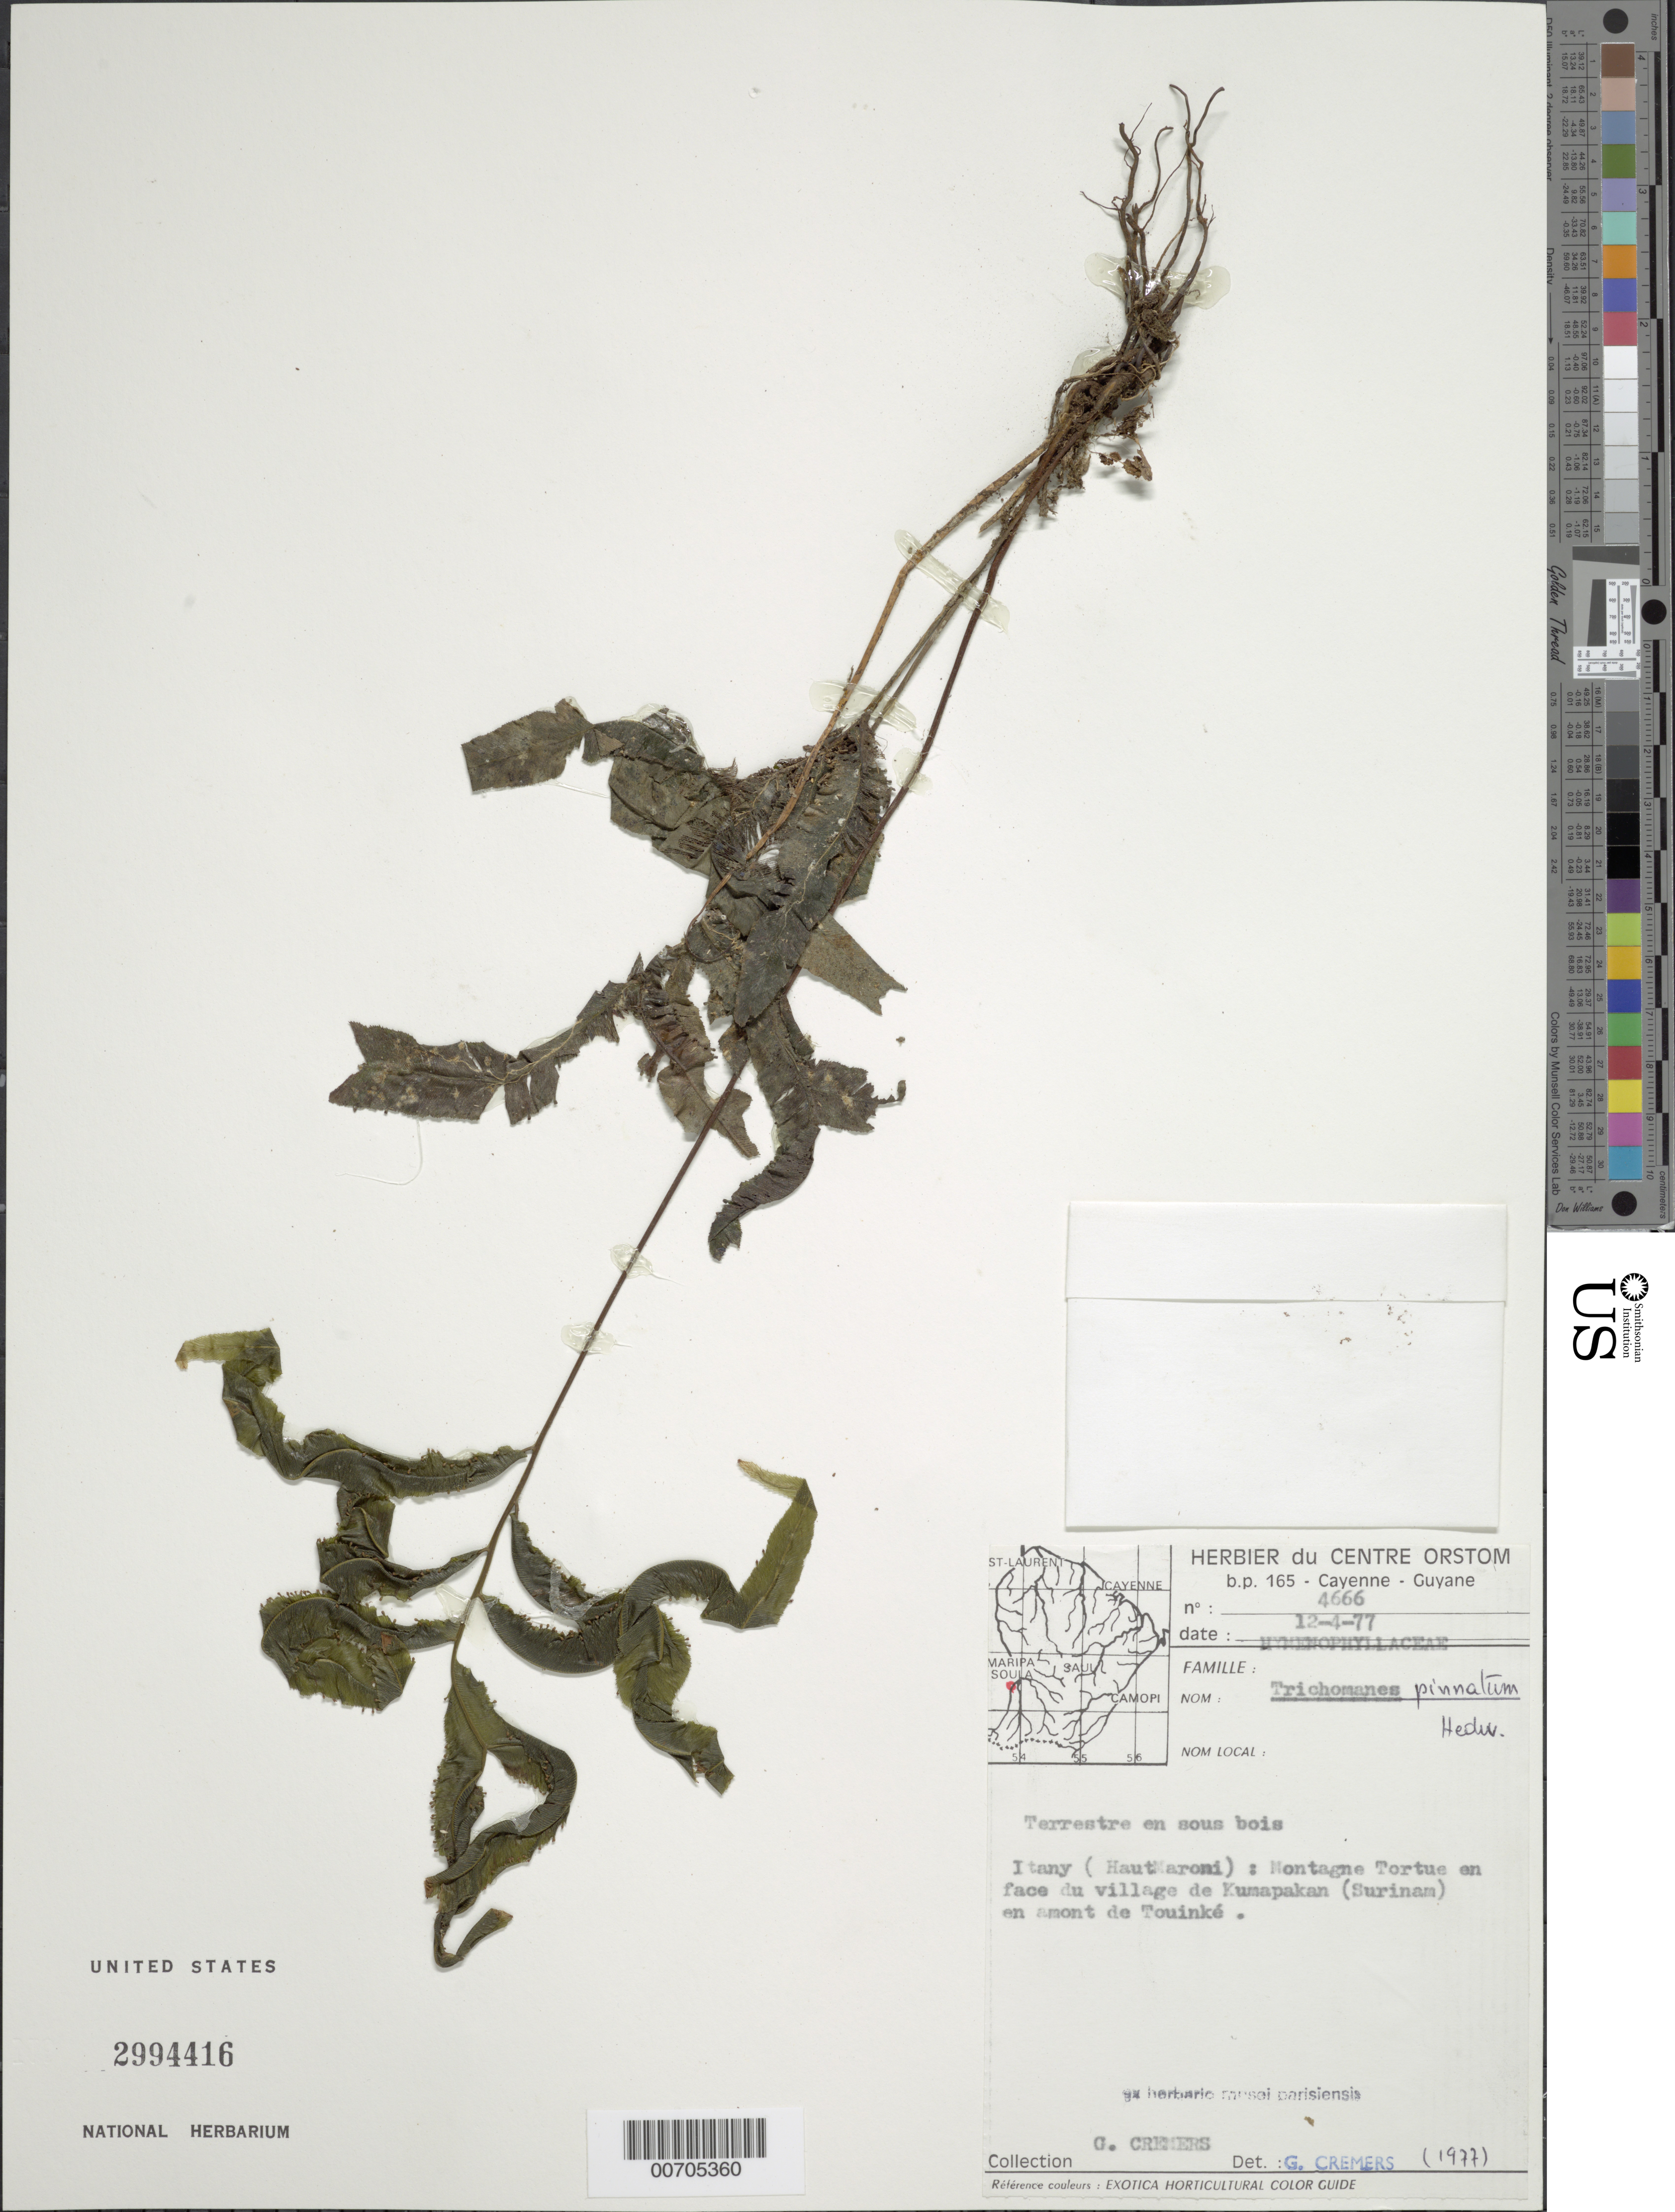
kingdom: Plantae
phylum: Tracheophyta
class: Polypodiopsida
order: Hymenophyllales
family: Hymenophyllaceae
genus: Trichomanes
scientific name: Trichomanes longifolium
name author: Desv.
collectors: G. Cremers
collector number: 4666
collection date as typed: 12-Apr-77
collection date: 1977-04-12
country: French Guiana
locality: Kumapakan Village, en amont de Touinké, Montagne Tortue, Itany (Haut Maroni)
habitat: Understory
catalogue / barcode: US 2994416